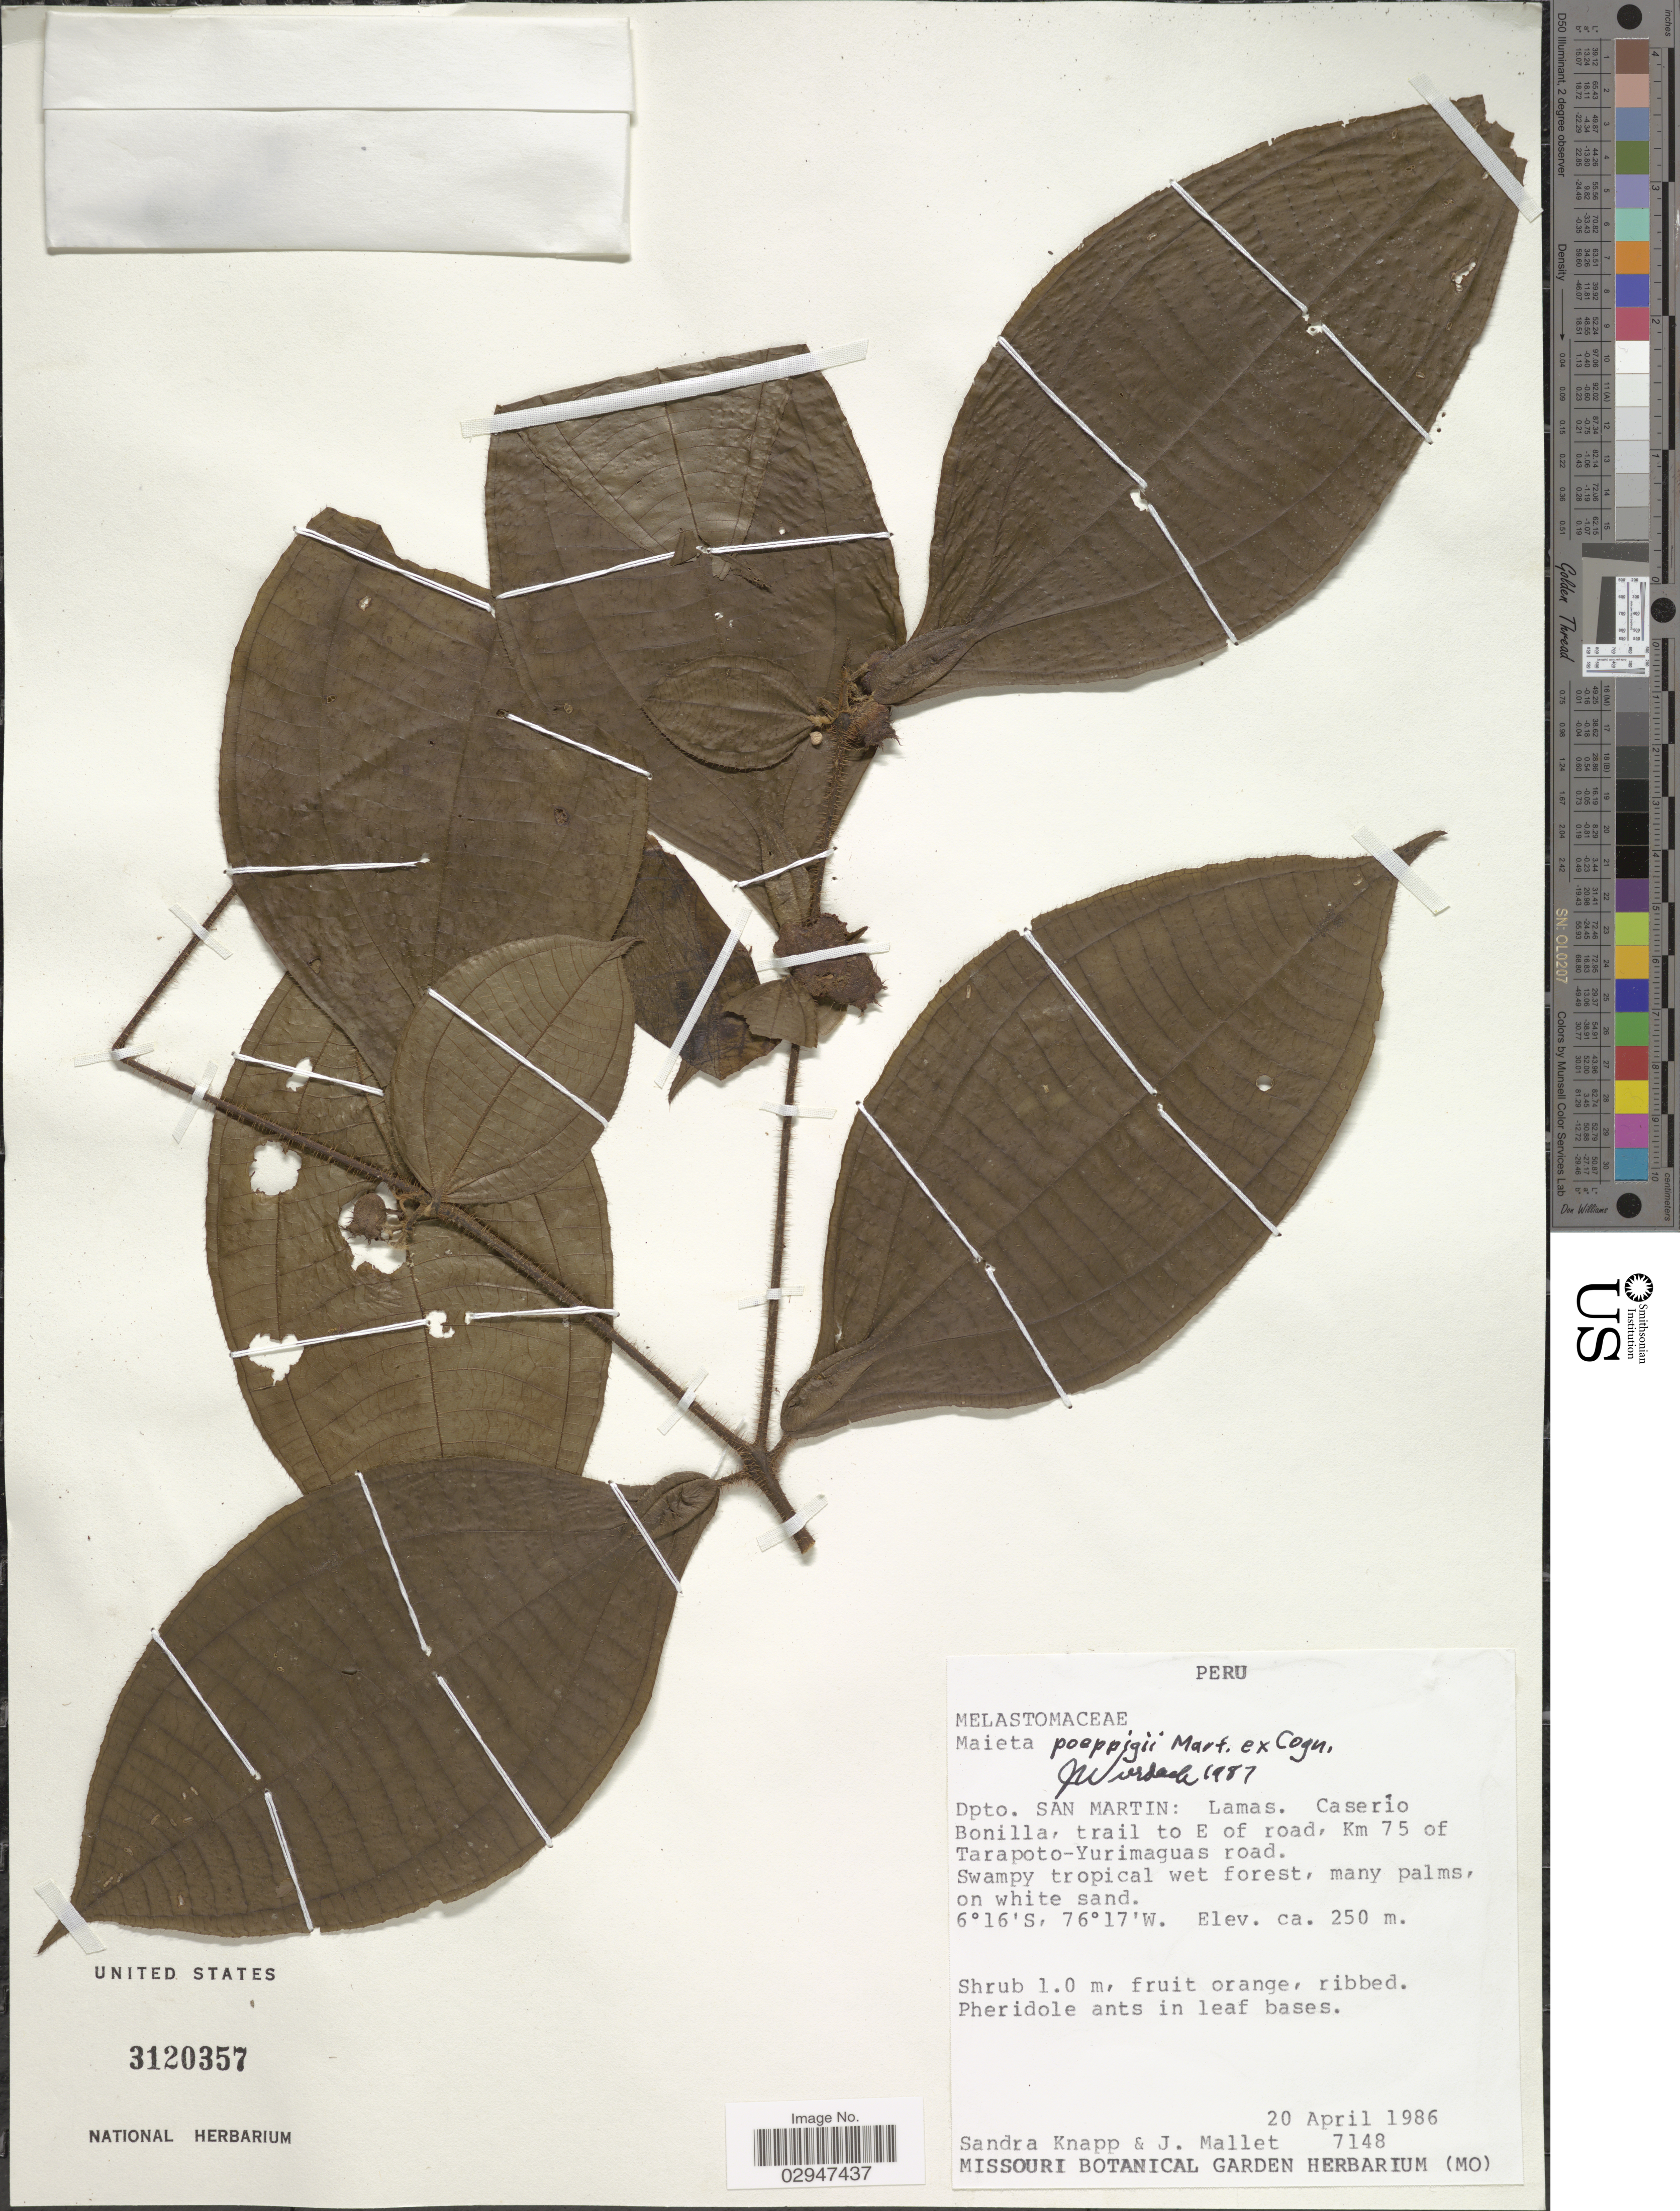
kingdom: Plantae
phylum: Tracheophyta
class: Magnoliopsida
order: Myrtales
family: Melastomataceae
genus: Maieta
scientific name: Maieta poeppigii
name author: Mart. ex Cogn.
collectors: S. Knapp & J. Mallet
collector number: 7148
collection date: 1986-04-20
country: Peru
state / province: San Martín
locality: Dpto. San Martin: Lamas. Caserío. Bonilla, trail to E of road, Km 75 of Tarapoto-Yurimaguas road.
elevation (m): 250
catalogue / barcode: US 3120357